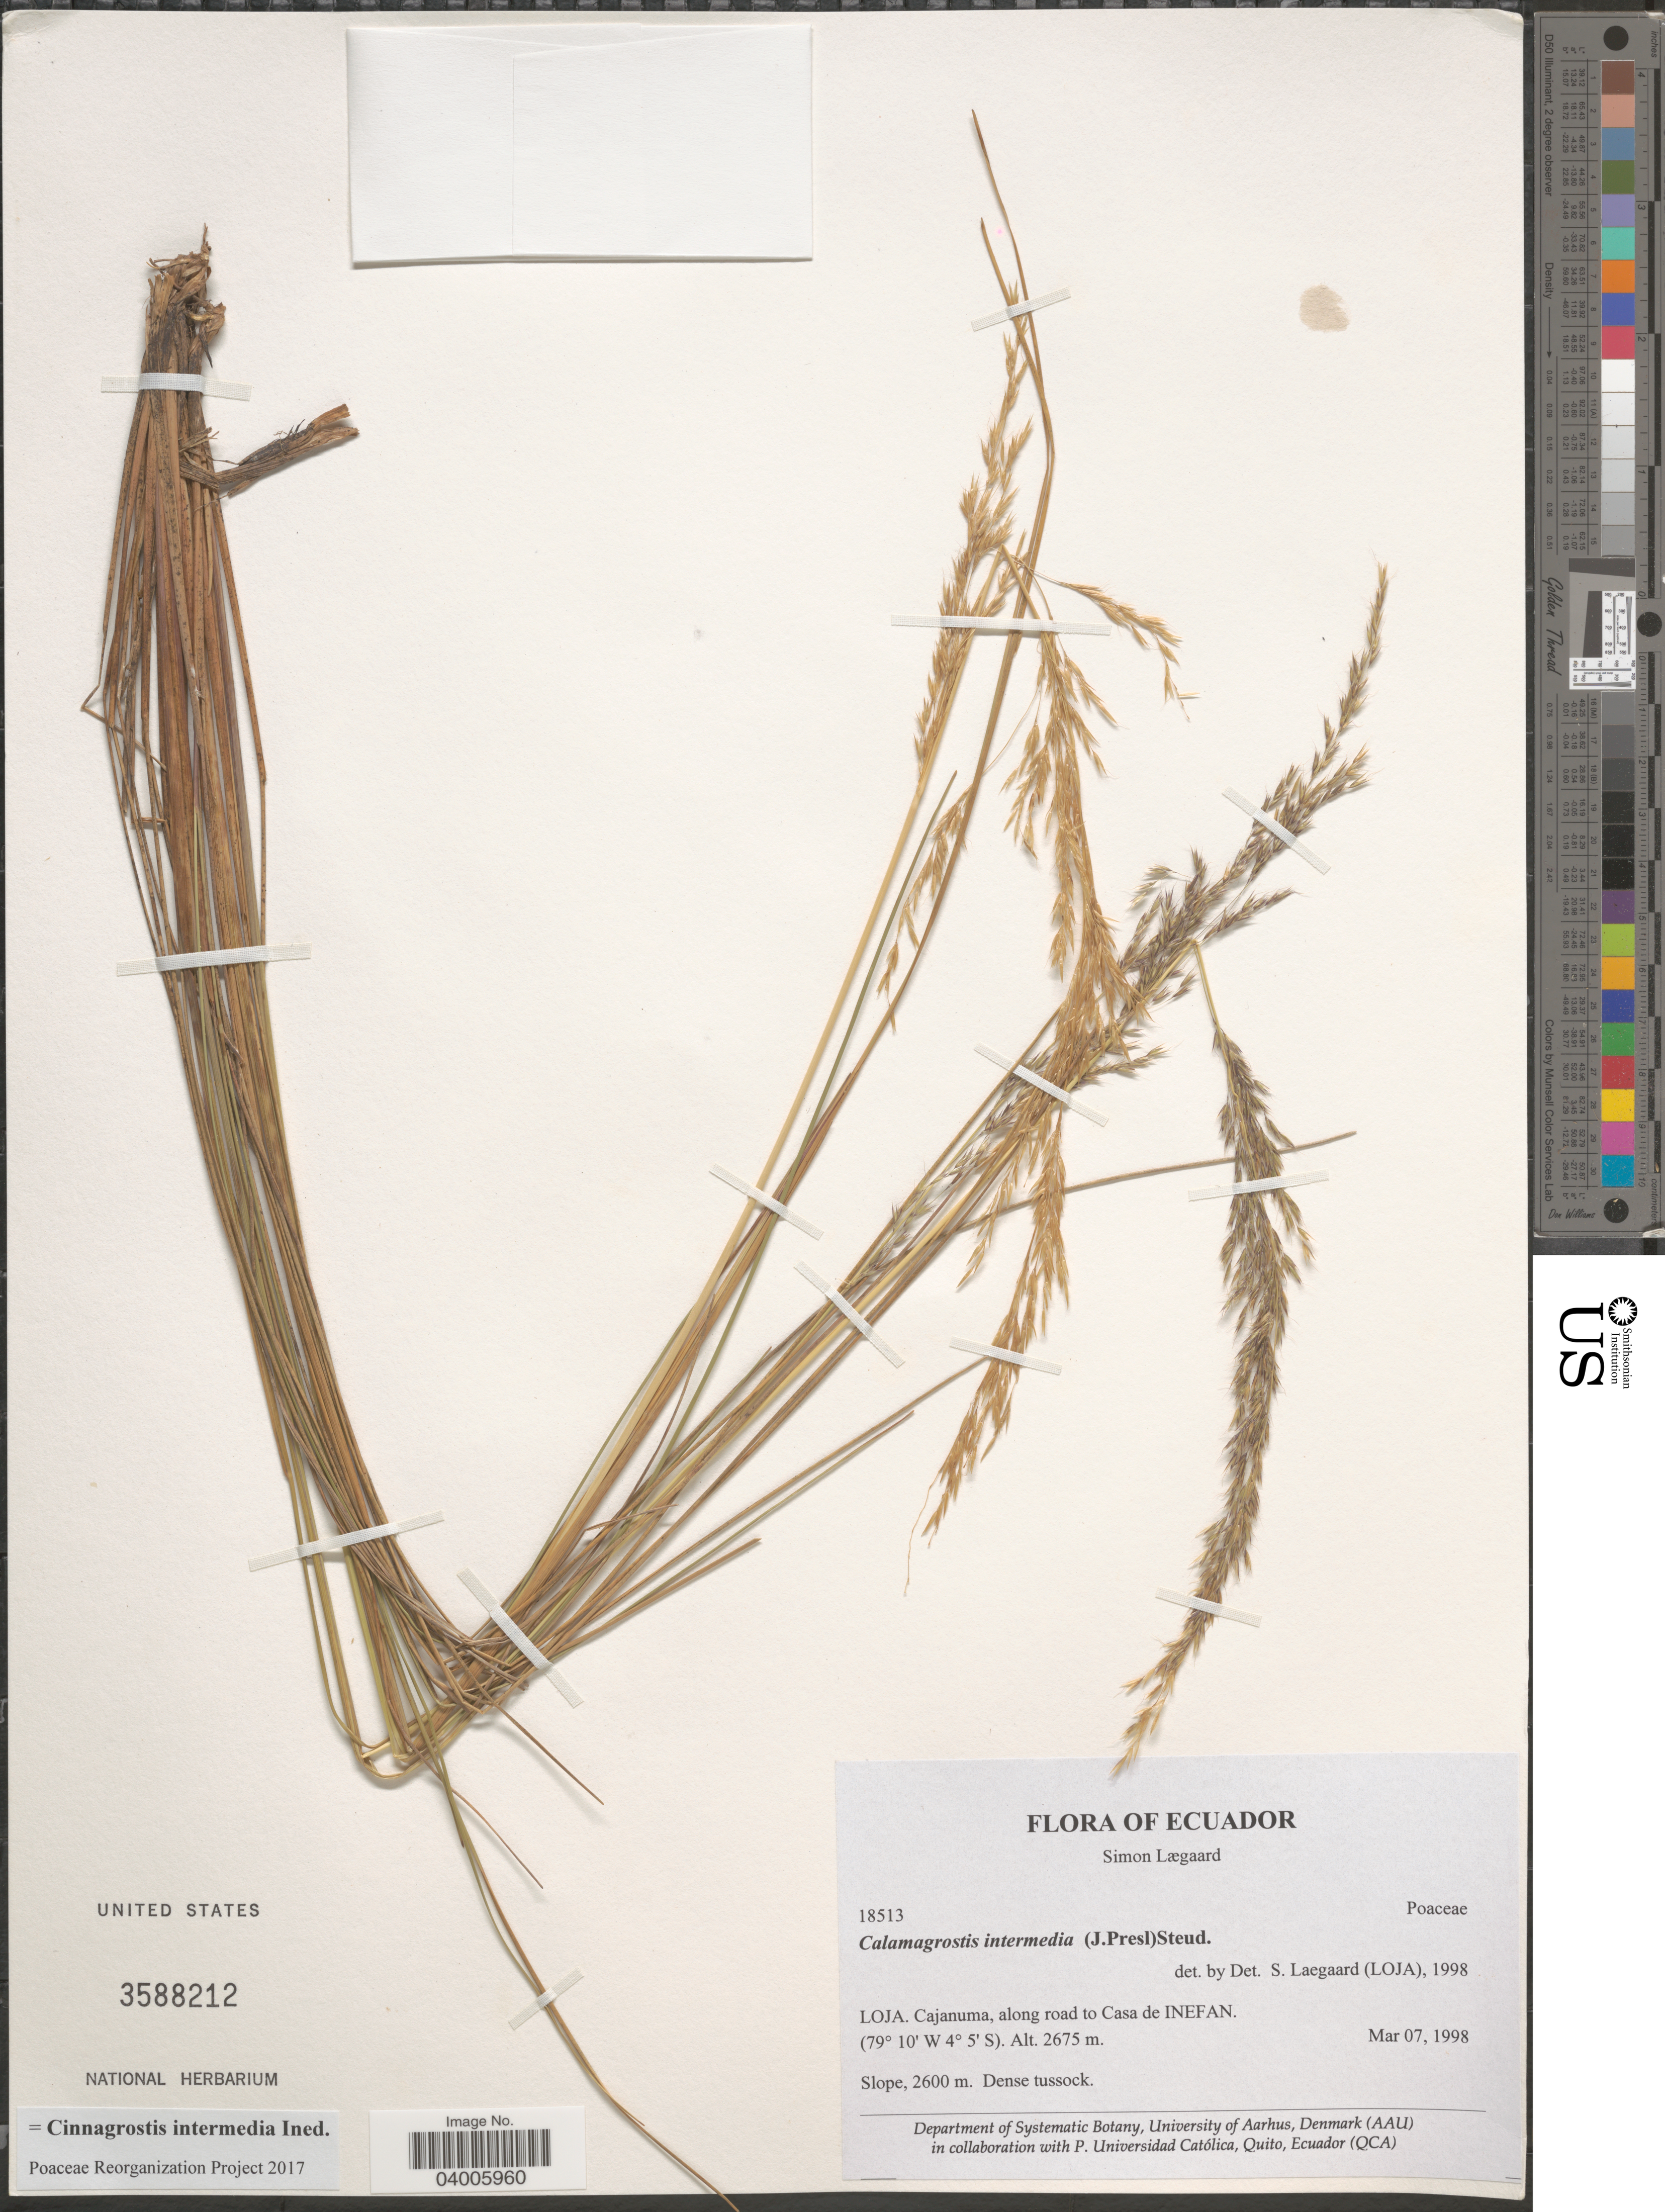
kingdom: Plantae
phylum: Tracheophyta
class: Liliopsida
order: Poales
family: Poaceae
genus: Cinnagrostis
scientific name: Cinnagrostis intermedia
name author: (J. Presl) P.M. Peterson et al.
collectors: S. Lægaard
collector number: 18513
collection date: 1998-03-07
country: Ecuador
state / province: Loja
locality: Cajanuma, along road to Casa de INEFAN.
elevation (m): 2600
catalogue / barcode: US 3588212